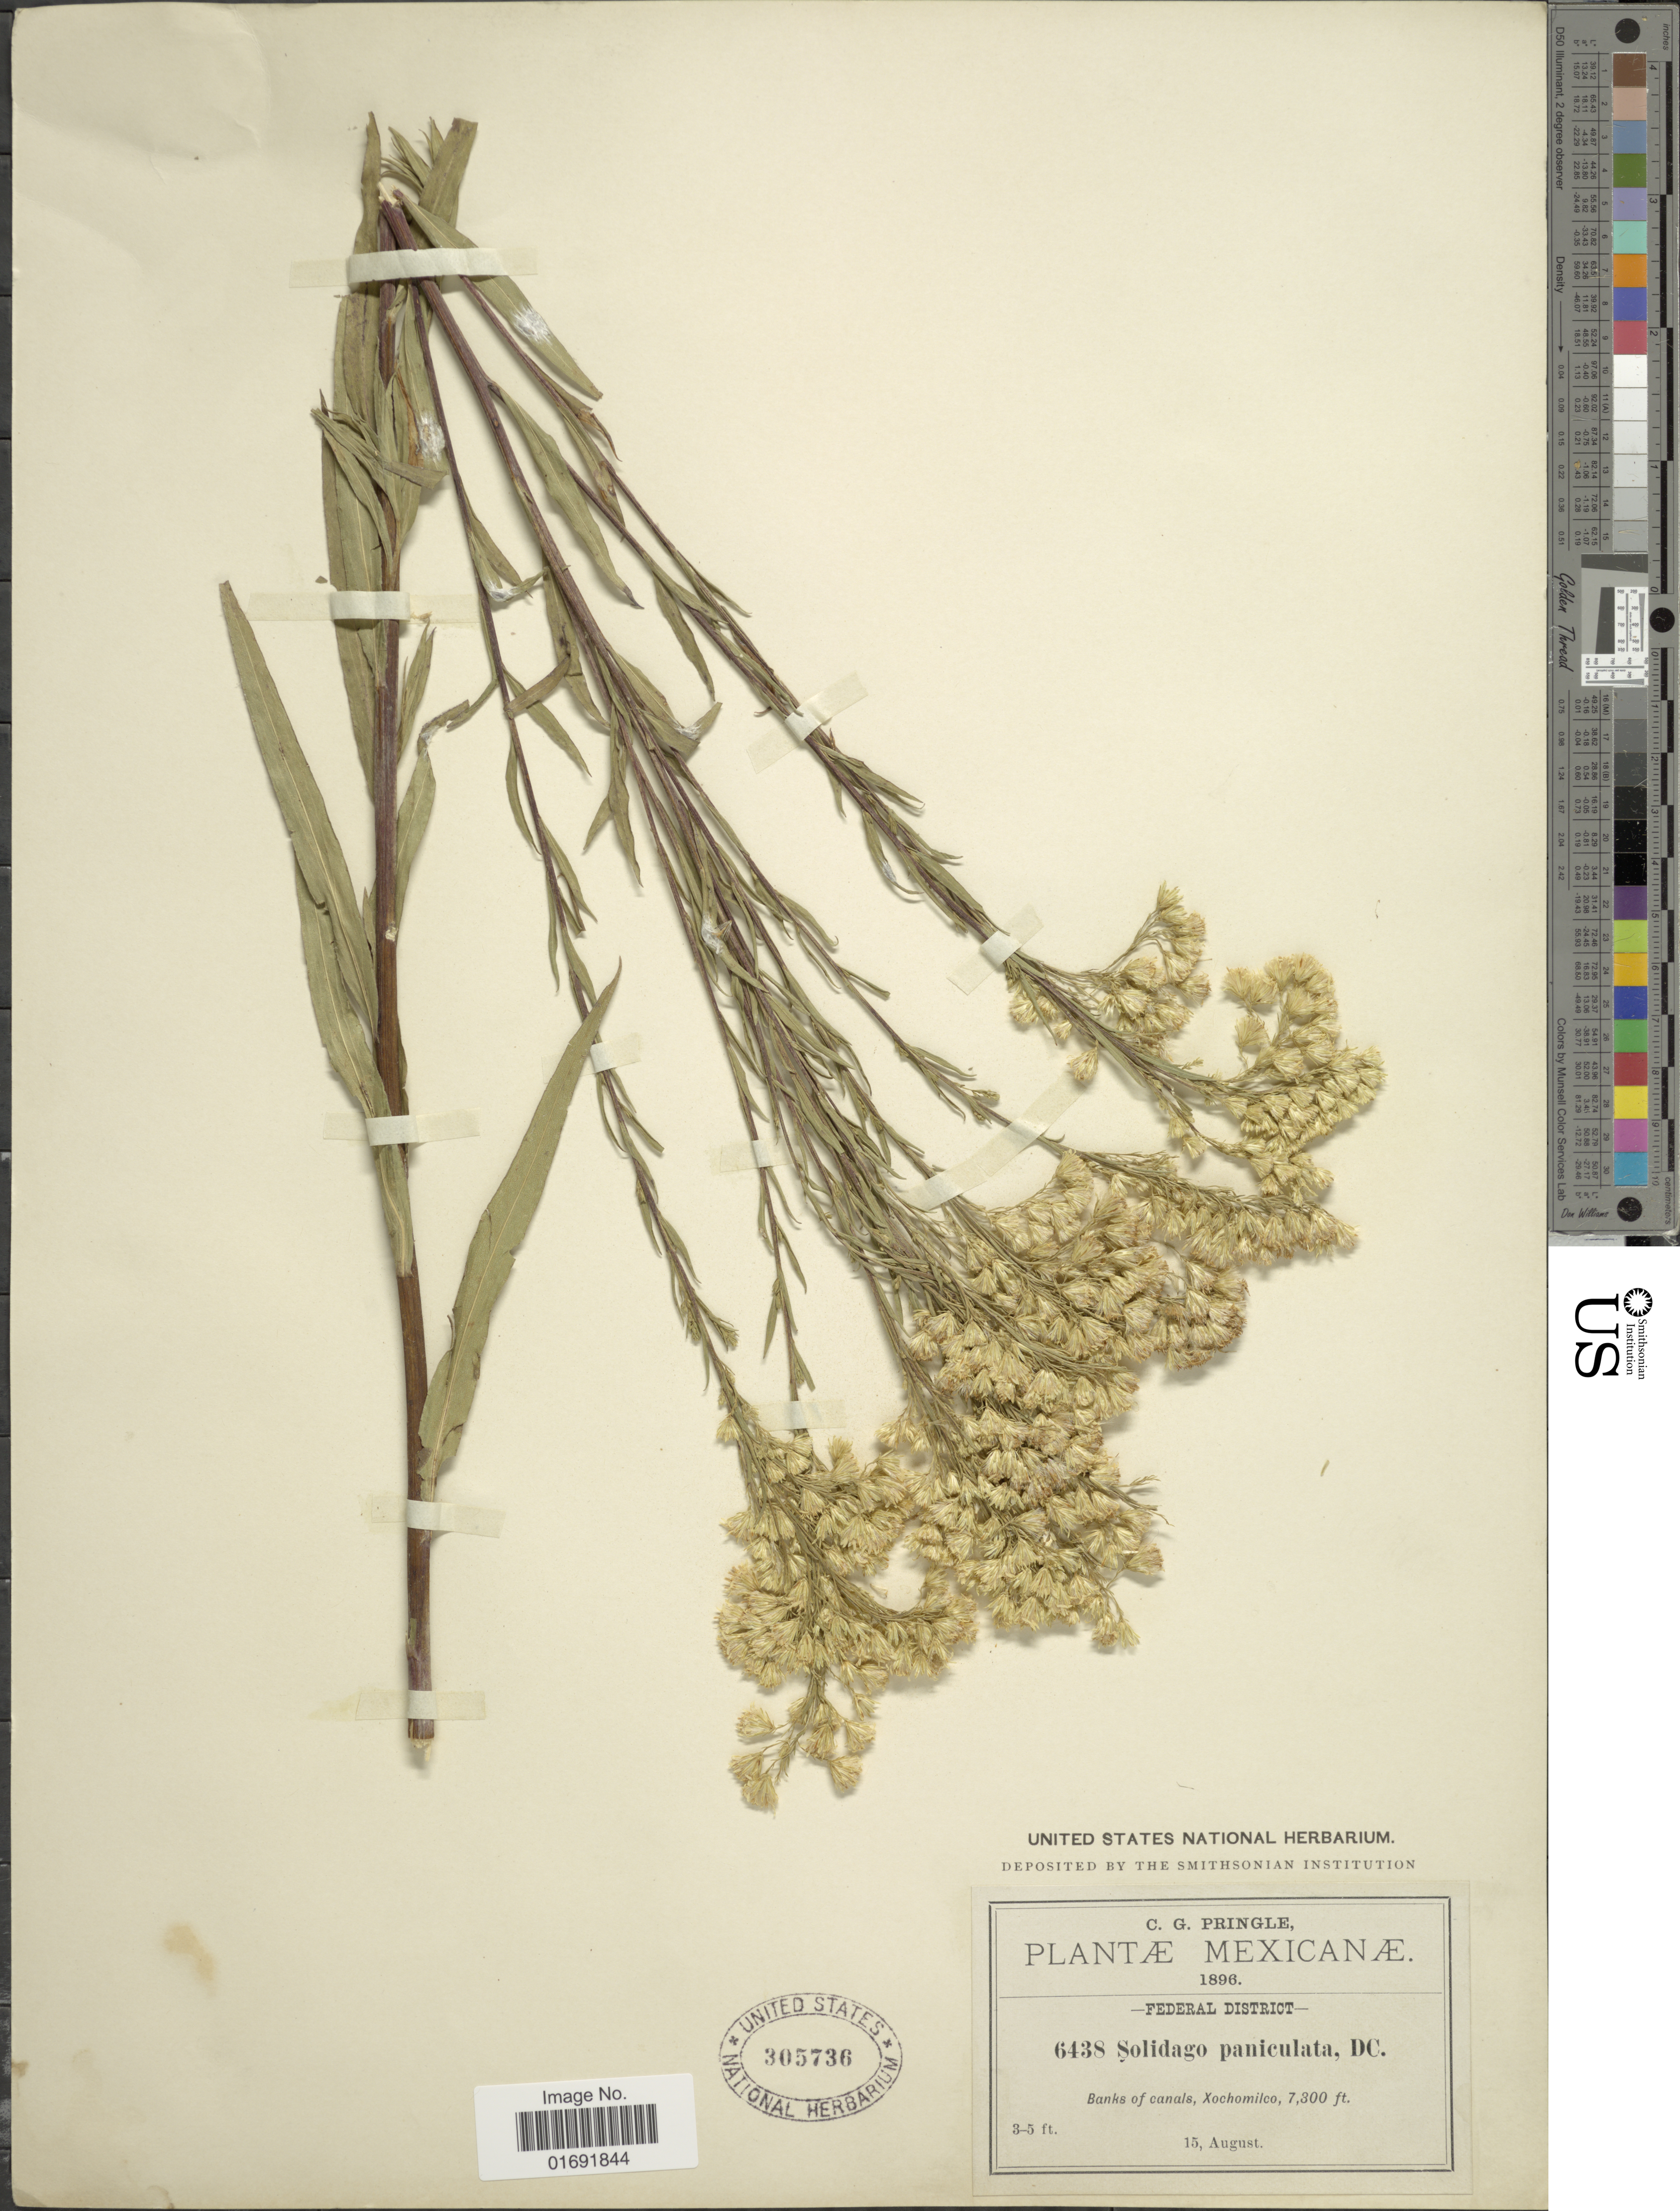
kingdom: Plantae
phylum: Tracheophyta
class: Magnoliopsida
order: Asterales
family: Asteraceae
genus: Solidago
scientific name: Solidago paniculata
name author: DC.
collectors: C. G. Pringle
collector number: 6438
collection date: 1896-08-15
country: Mexico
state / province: Distrito Federal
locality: Federal District, Banks of canals, Xochomilco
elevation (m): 2225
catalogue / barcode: US 305736